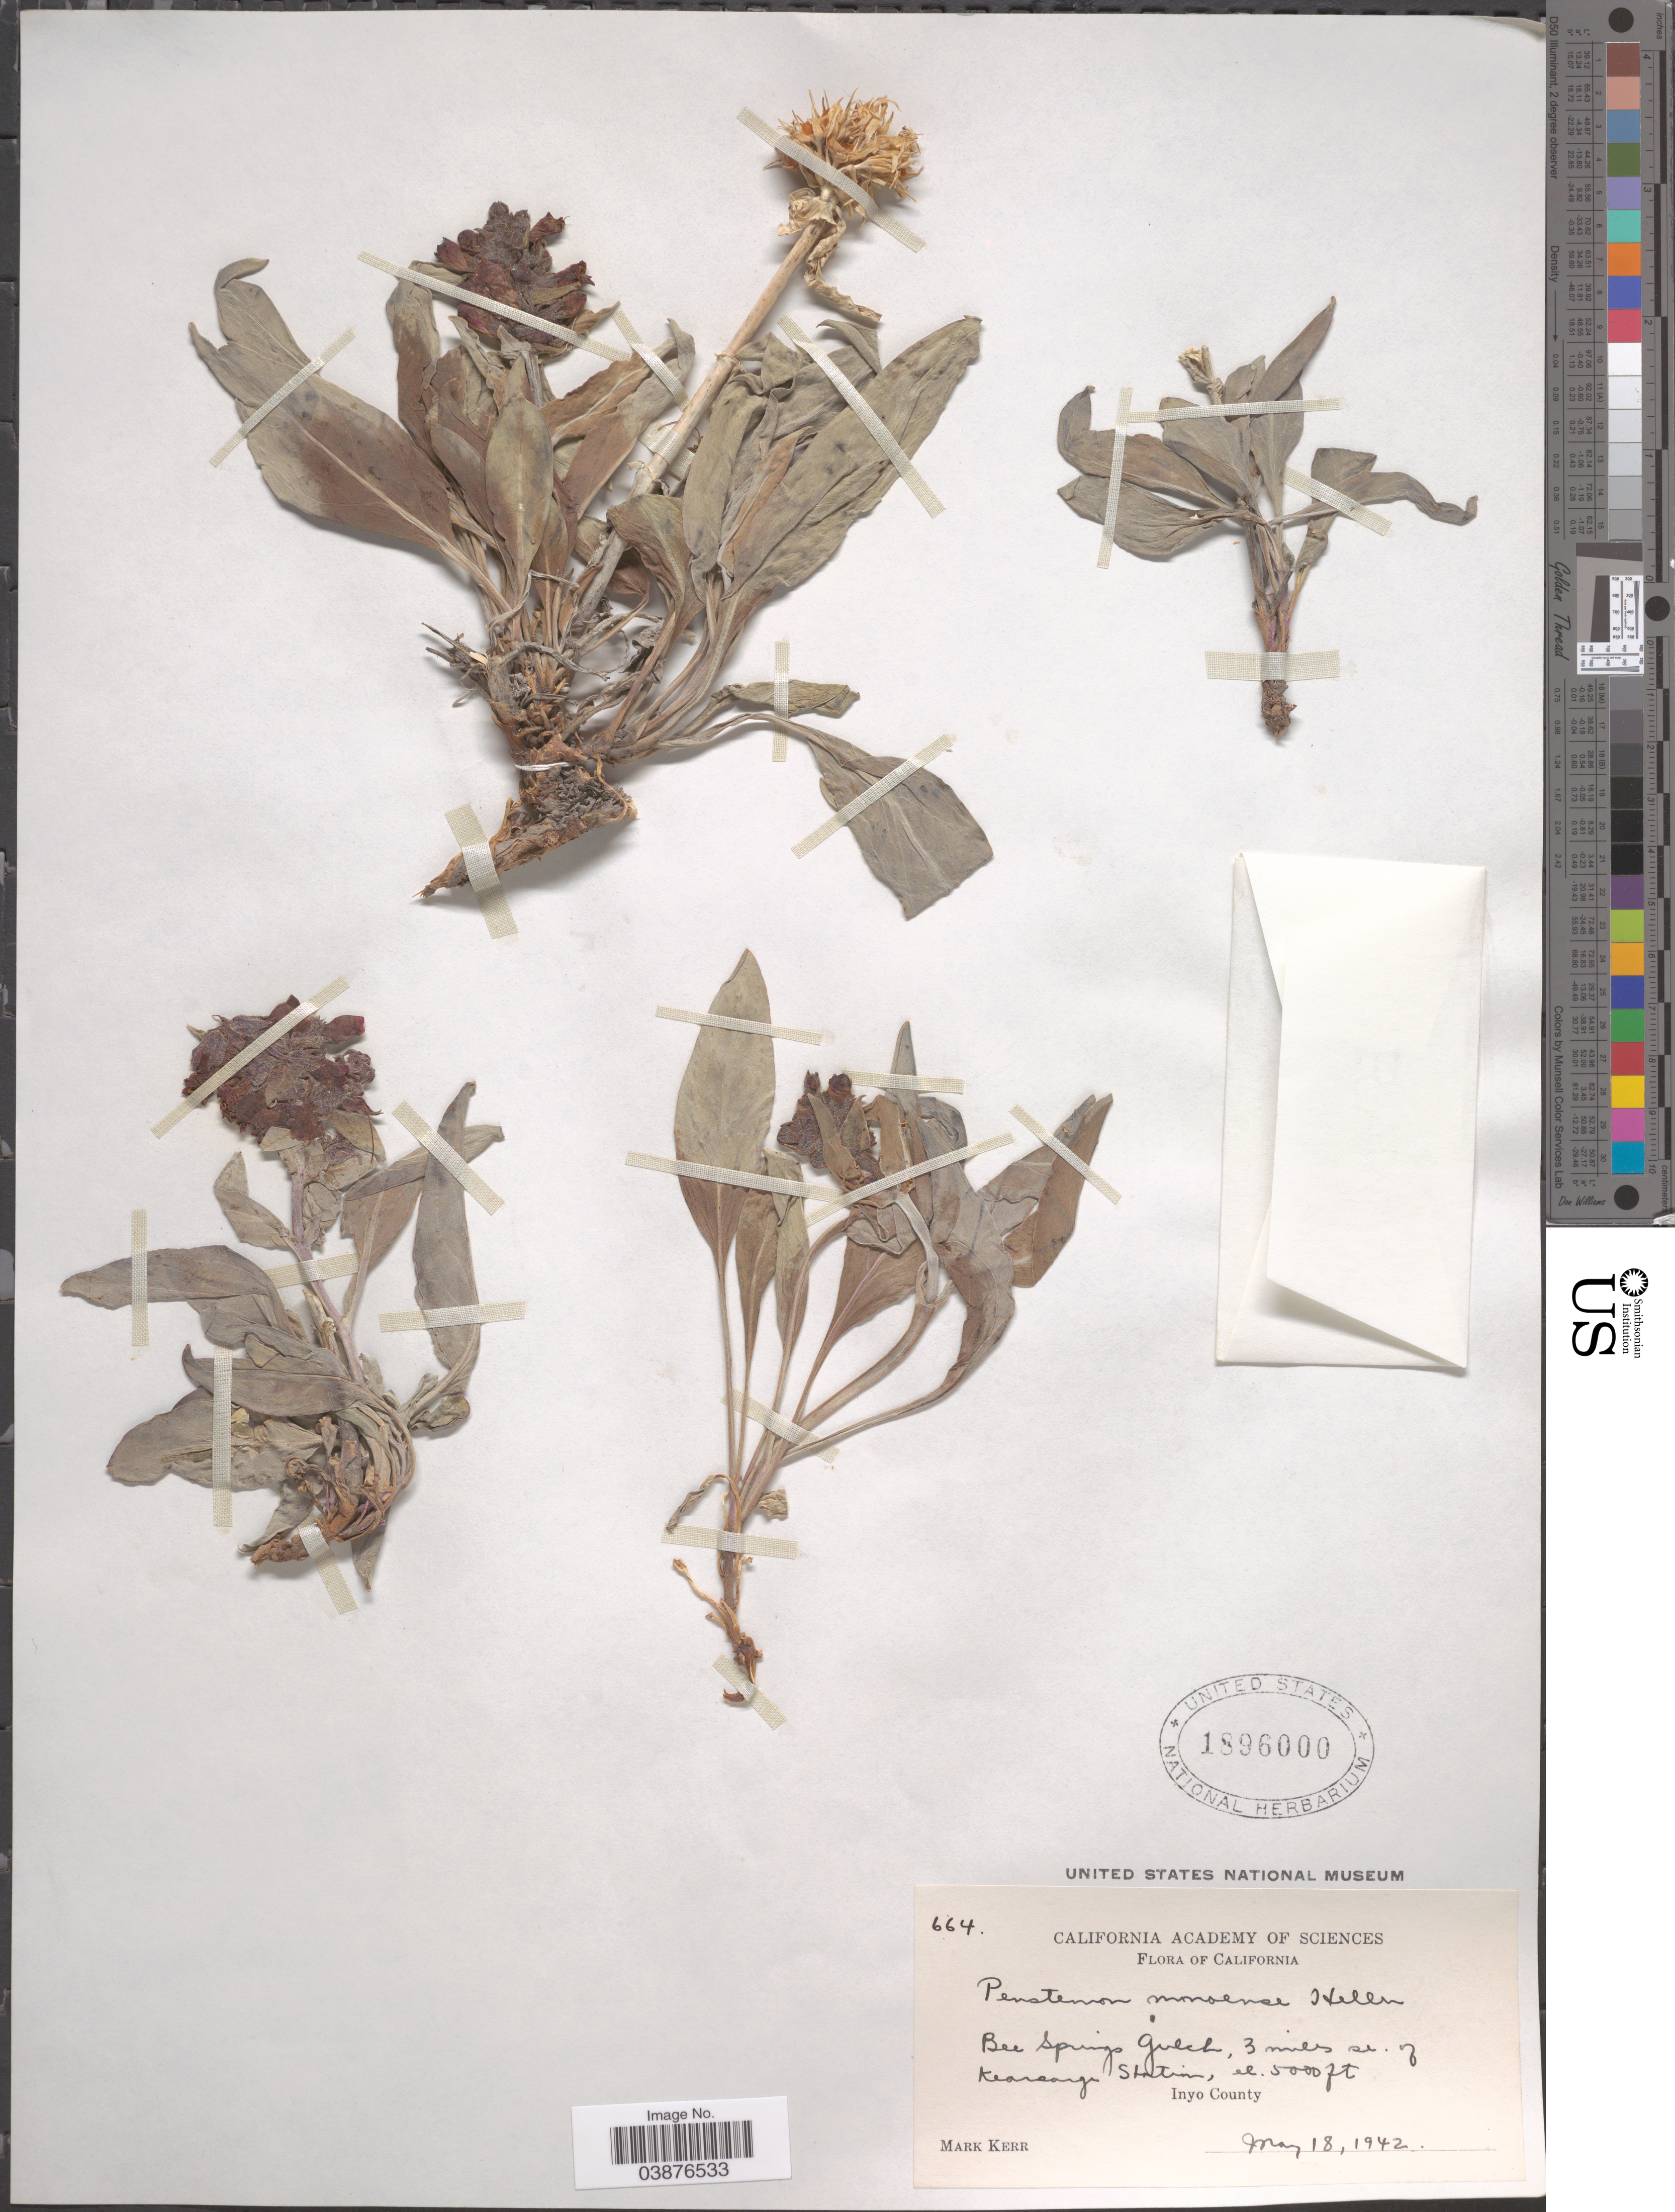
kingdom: Plantae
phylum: Tracheophyta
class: Magnoliopsida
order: Lamiales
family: Plantaginaceae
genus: Penstemon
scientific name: Penstemon monoensis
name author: A. Heller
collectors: M. Kerr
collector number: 664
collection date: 1942-05-18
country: United States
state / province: California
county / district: Inyo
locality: Bee Springs Gulch, 3 miles se. of Kearsarge Station, Inyo County.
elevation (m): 1524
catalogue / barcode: US 1896000